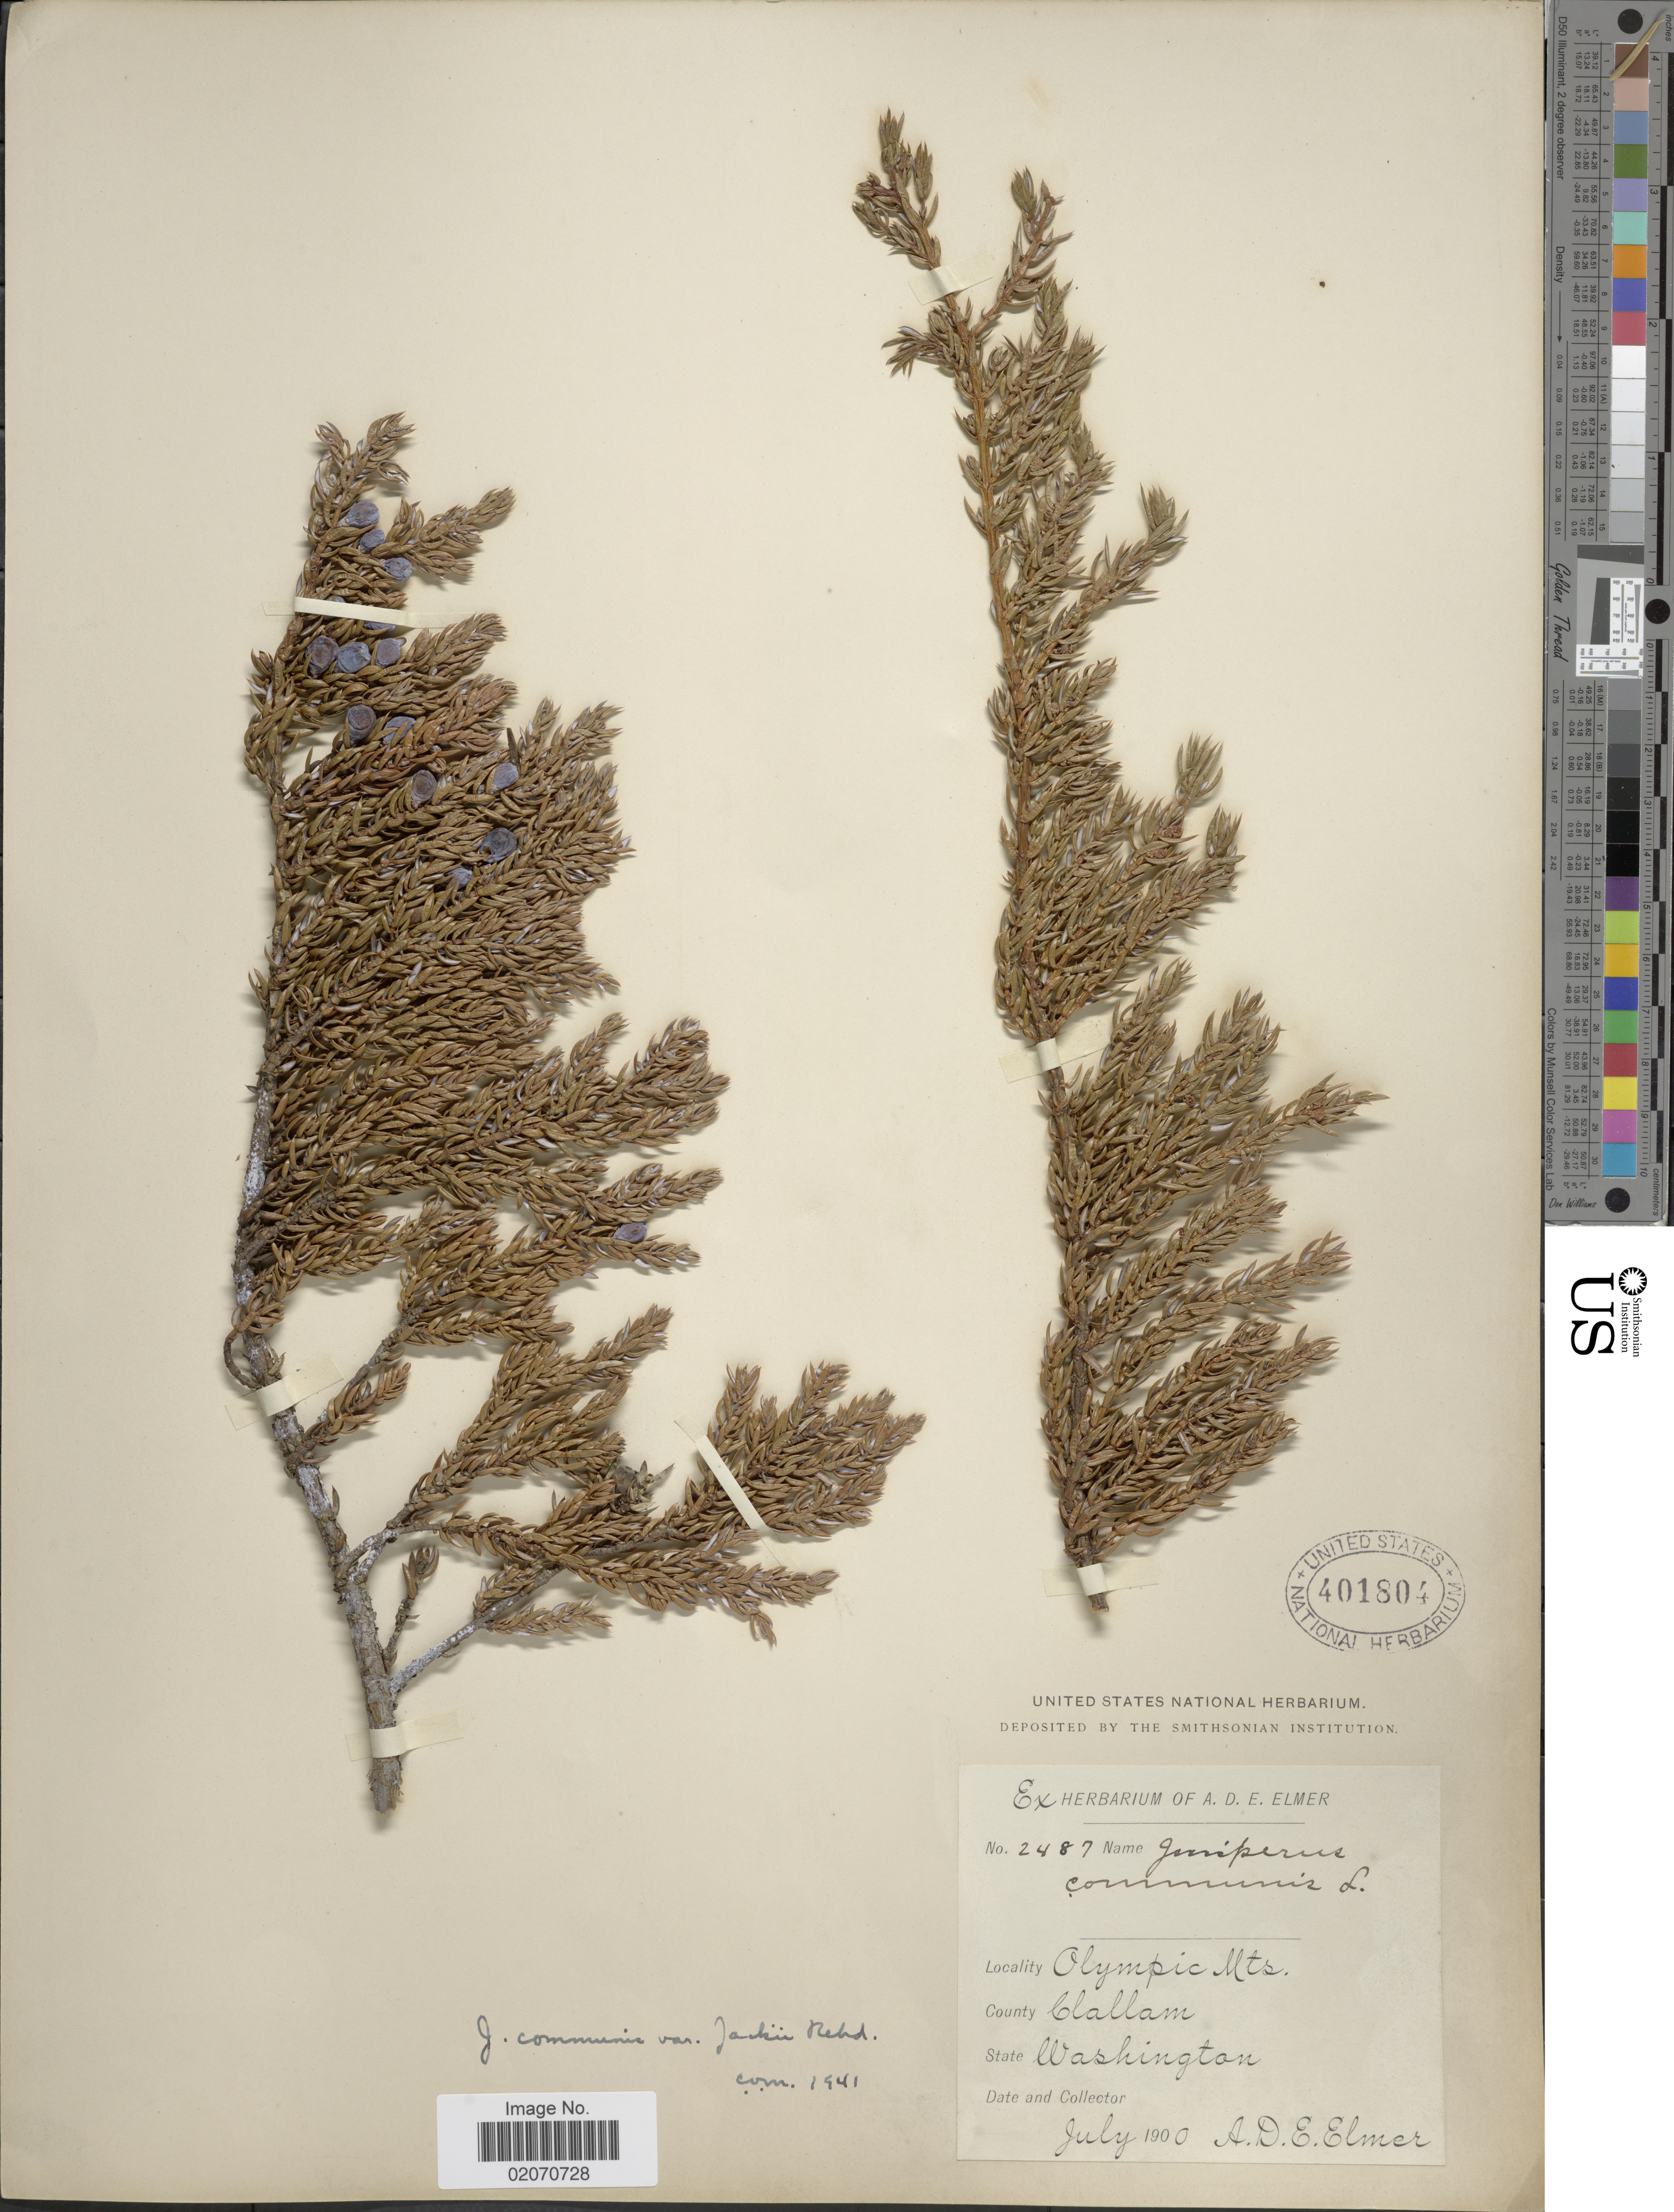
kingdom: Plantae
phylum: Tracheophyta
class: Pinopsida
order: Pinales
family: Cupressaceae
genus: Juniperus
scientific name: Juniperus communis var. jackii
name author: Rehder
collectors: A. D. E. Elmer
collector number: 2487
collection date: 1900-07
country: United States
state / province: Washington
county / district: Clallam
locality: Olympic Mts., County Clallam, State Washington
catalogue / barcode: US 401804